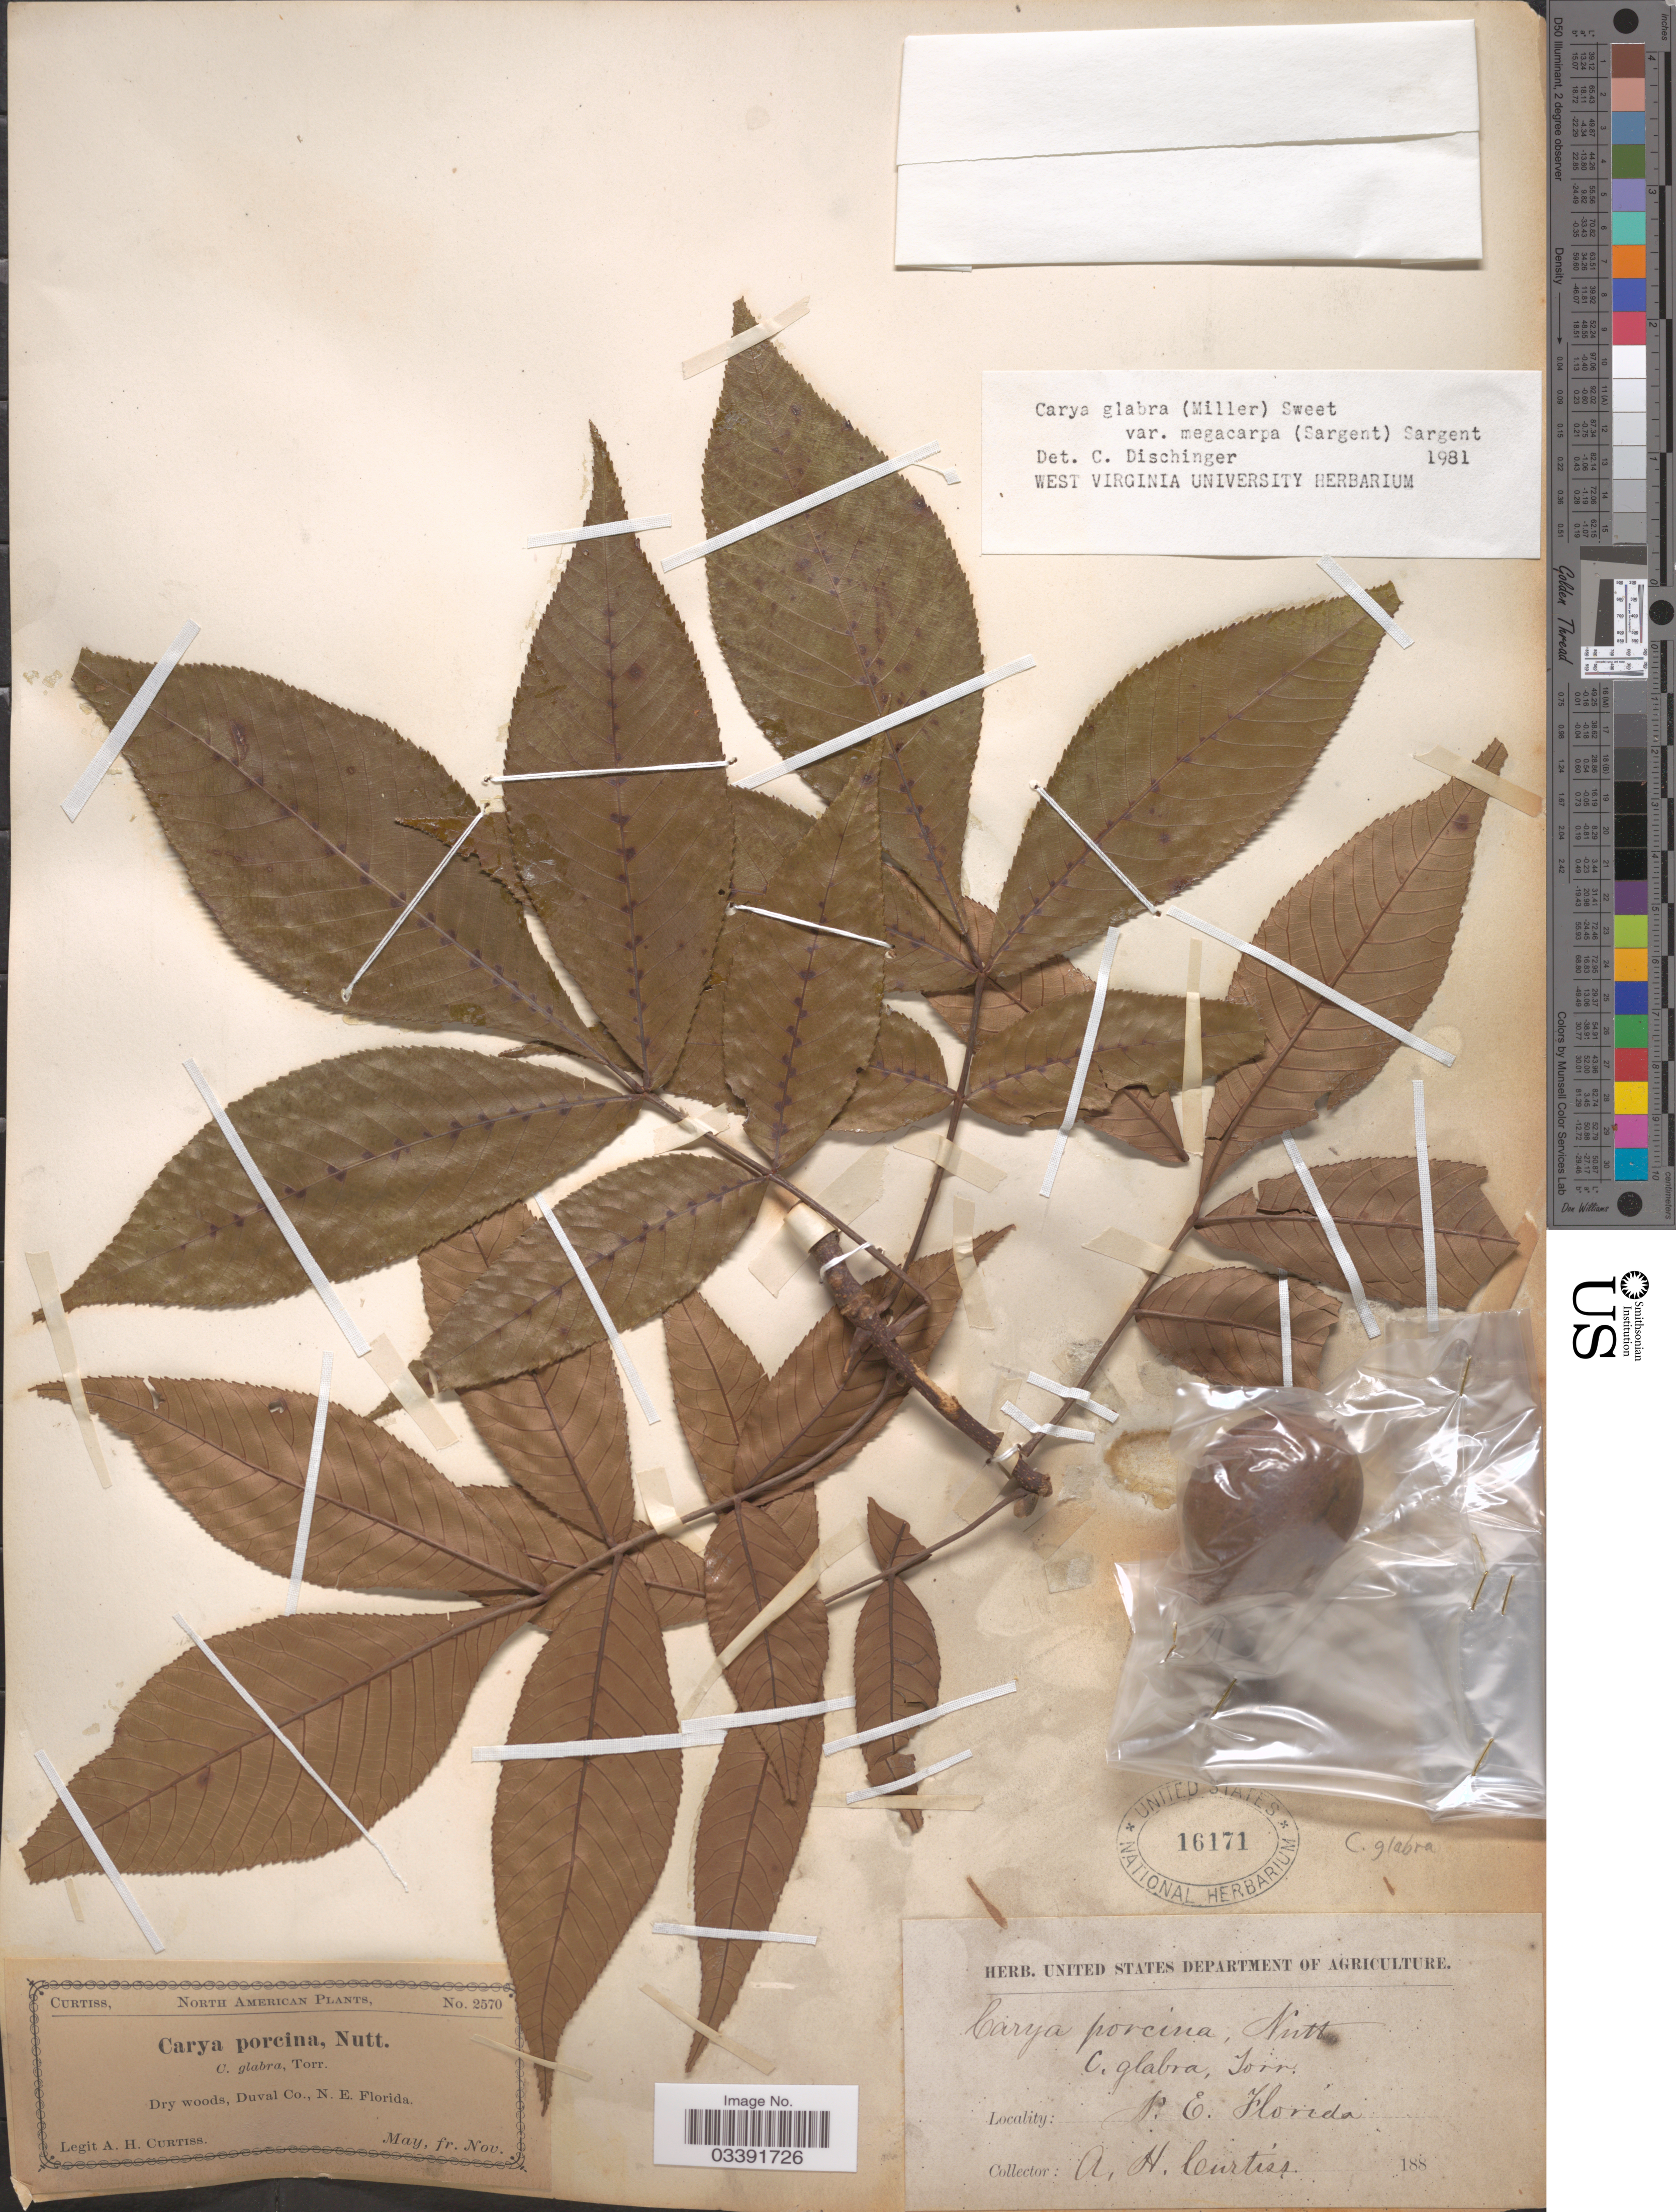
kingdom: Plantae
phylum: Tracheophyta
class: Magnoliopsida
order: Fagales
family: Juglandaceae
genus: Carya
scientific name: Carya glabra var. megacarpa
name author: (Sarg.) Sarg.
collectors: A. H. Curtiss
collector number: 2570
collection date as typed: May, fr. Nov. 188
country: United States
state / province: Florida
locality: Duval Co., N. E.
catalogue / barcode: US 16171